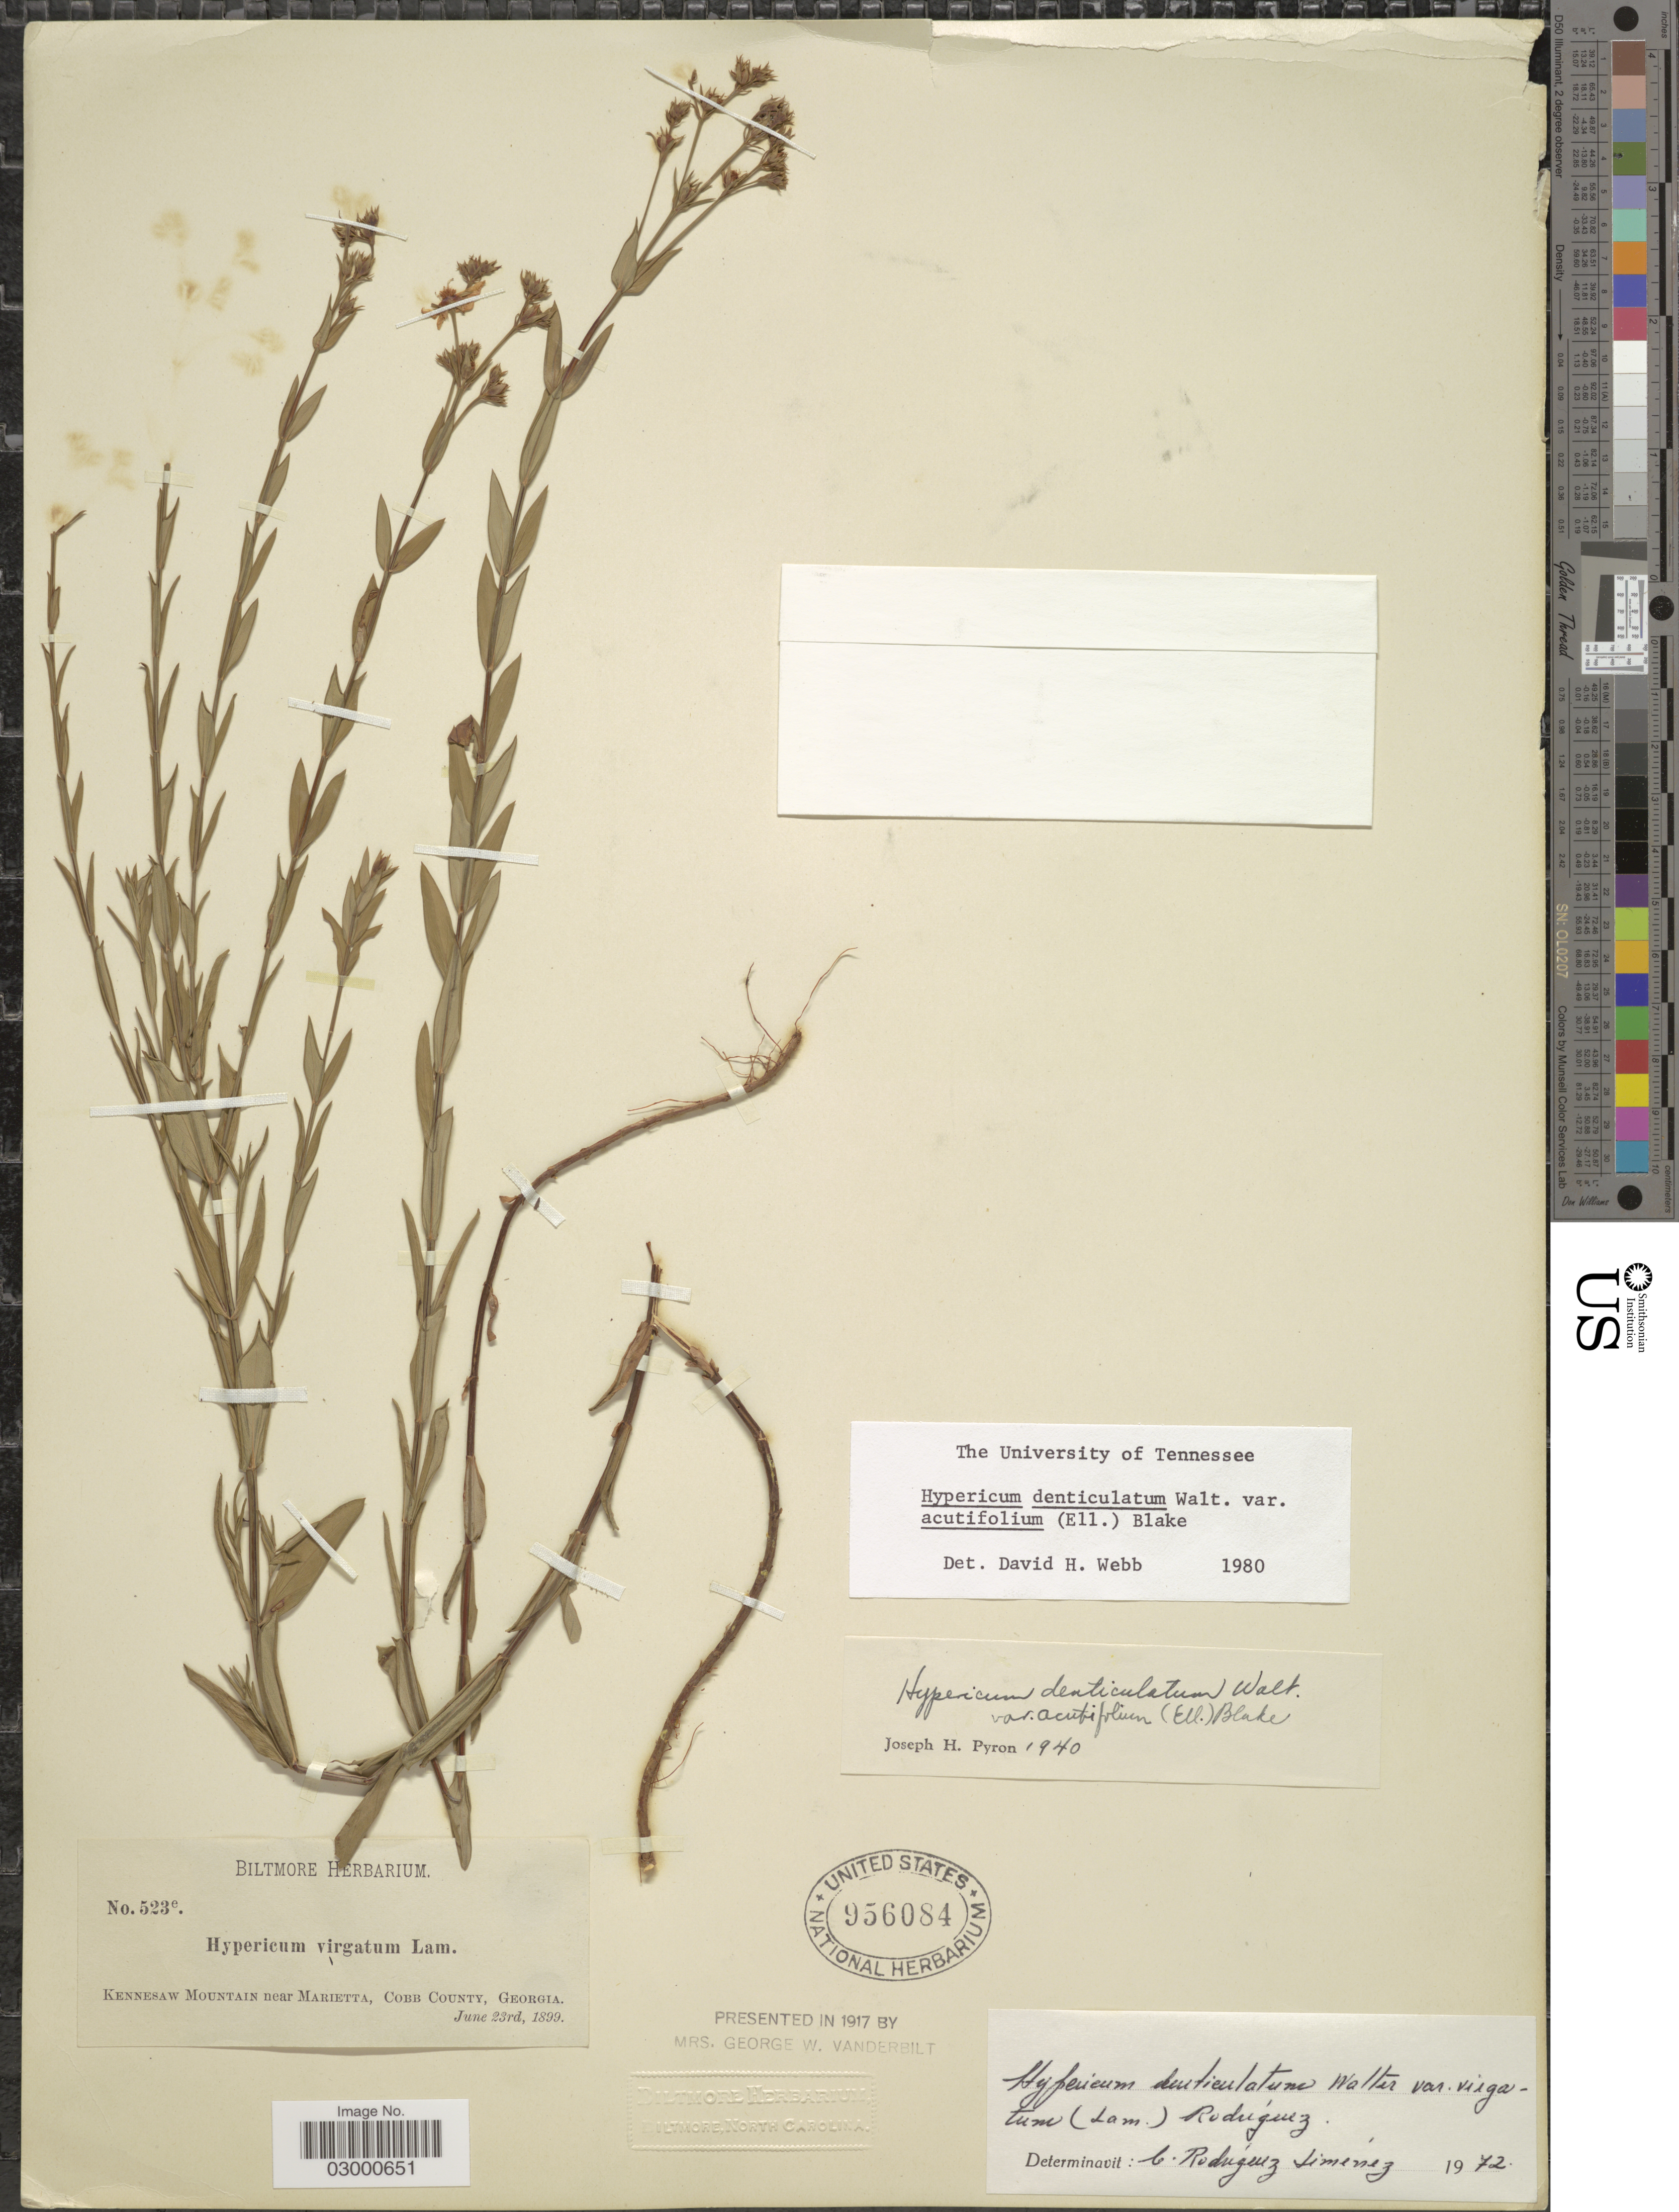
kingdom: Plantae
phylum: Tracheophyta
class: Magnoliopsida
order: Malpighiales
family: Hypericaceae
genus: Hypericum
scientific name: Hypericum denticulatum var. acutifolium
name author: (Elliott) N. Robson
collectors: ex herb. Biltmore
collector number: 523e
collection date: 1899-06-23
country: United States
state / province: Georgia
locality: Kennesaw Mountain near Marietta, Cobb County.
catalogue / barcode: US 956084